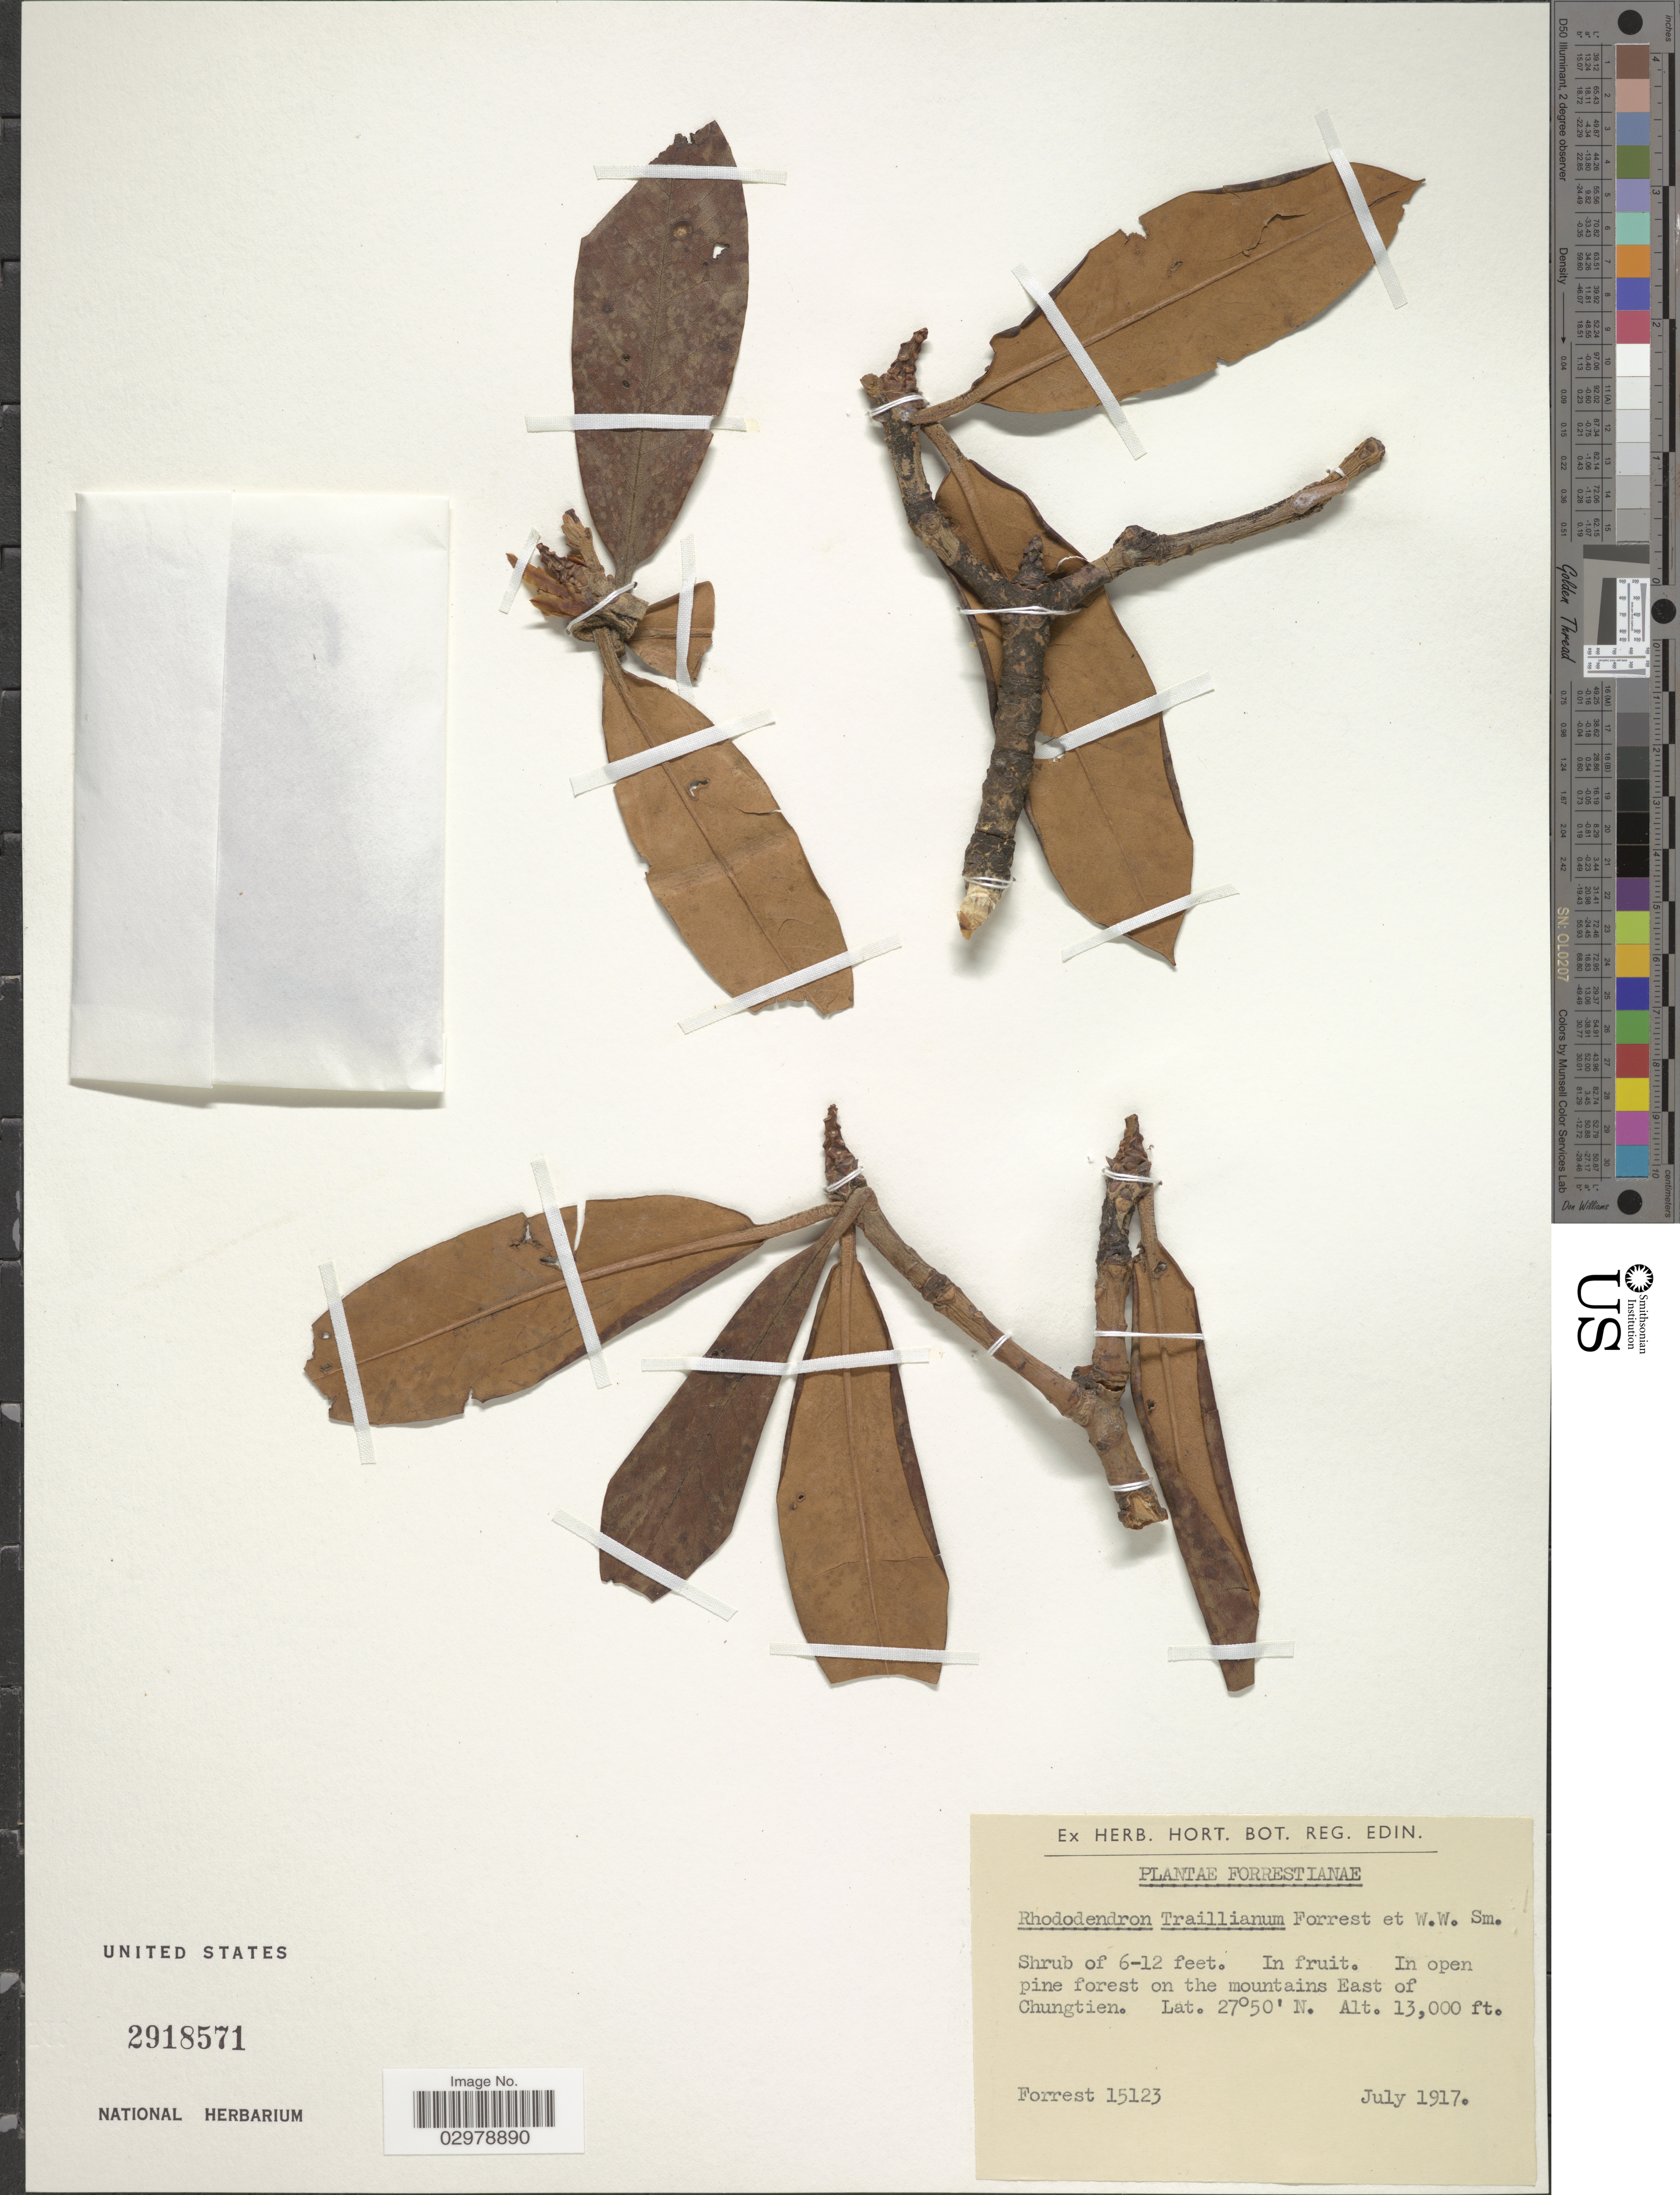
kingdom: Plantae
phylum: Tracheophyta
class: Magnoliopsida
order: Ericales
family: Ericaceae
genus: Rhododendron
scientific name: Rhododendron traillianum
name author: Forrest & W.W. Sm.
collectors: -. Forrest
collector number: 15123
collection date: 1917-07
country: China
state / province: Yunnan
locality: In open pine forest on the mountains East of Chungtien.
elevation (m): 3962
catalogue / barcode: US 2918571